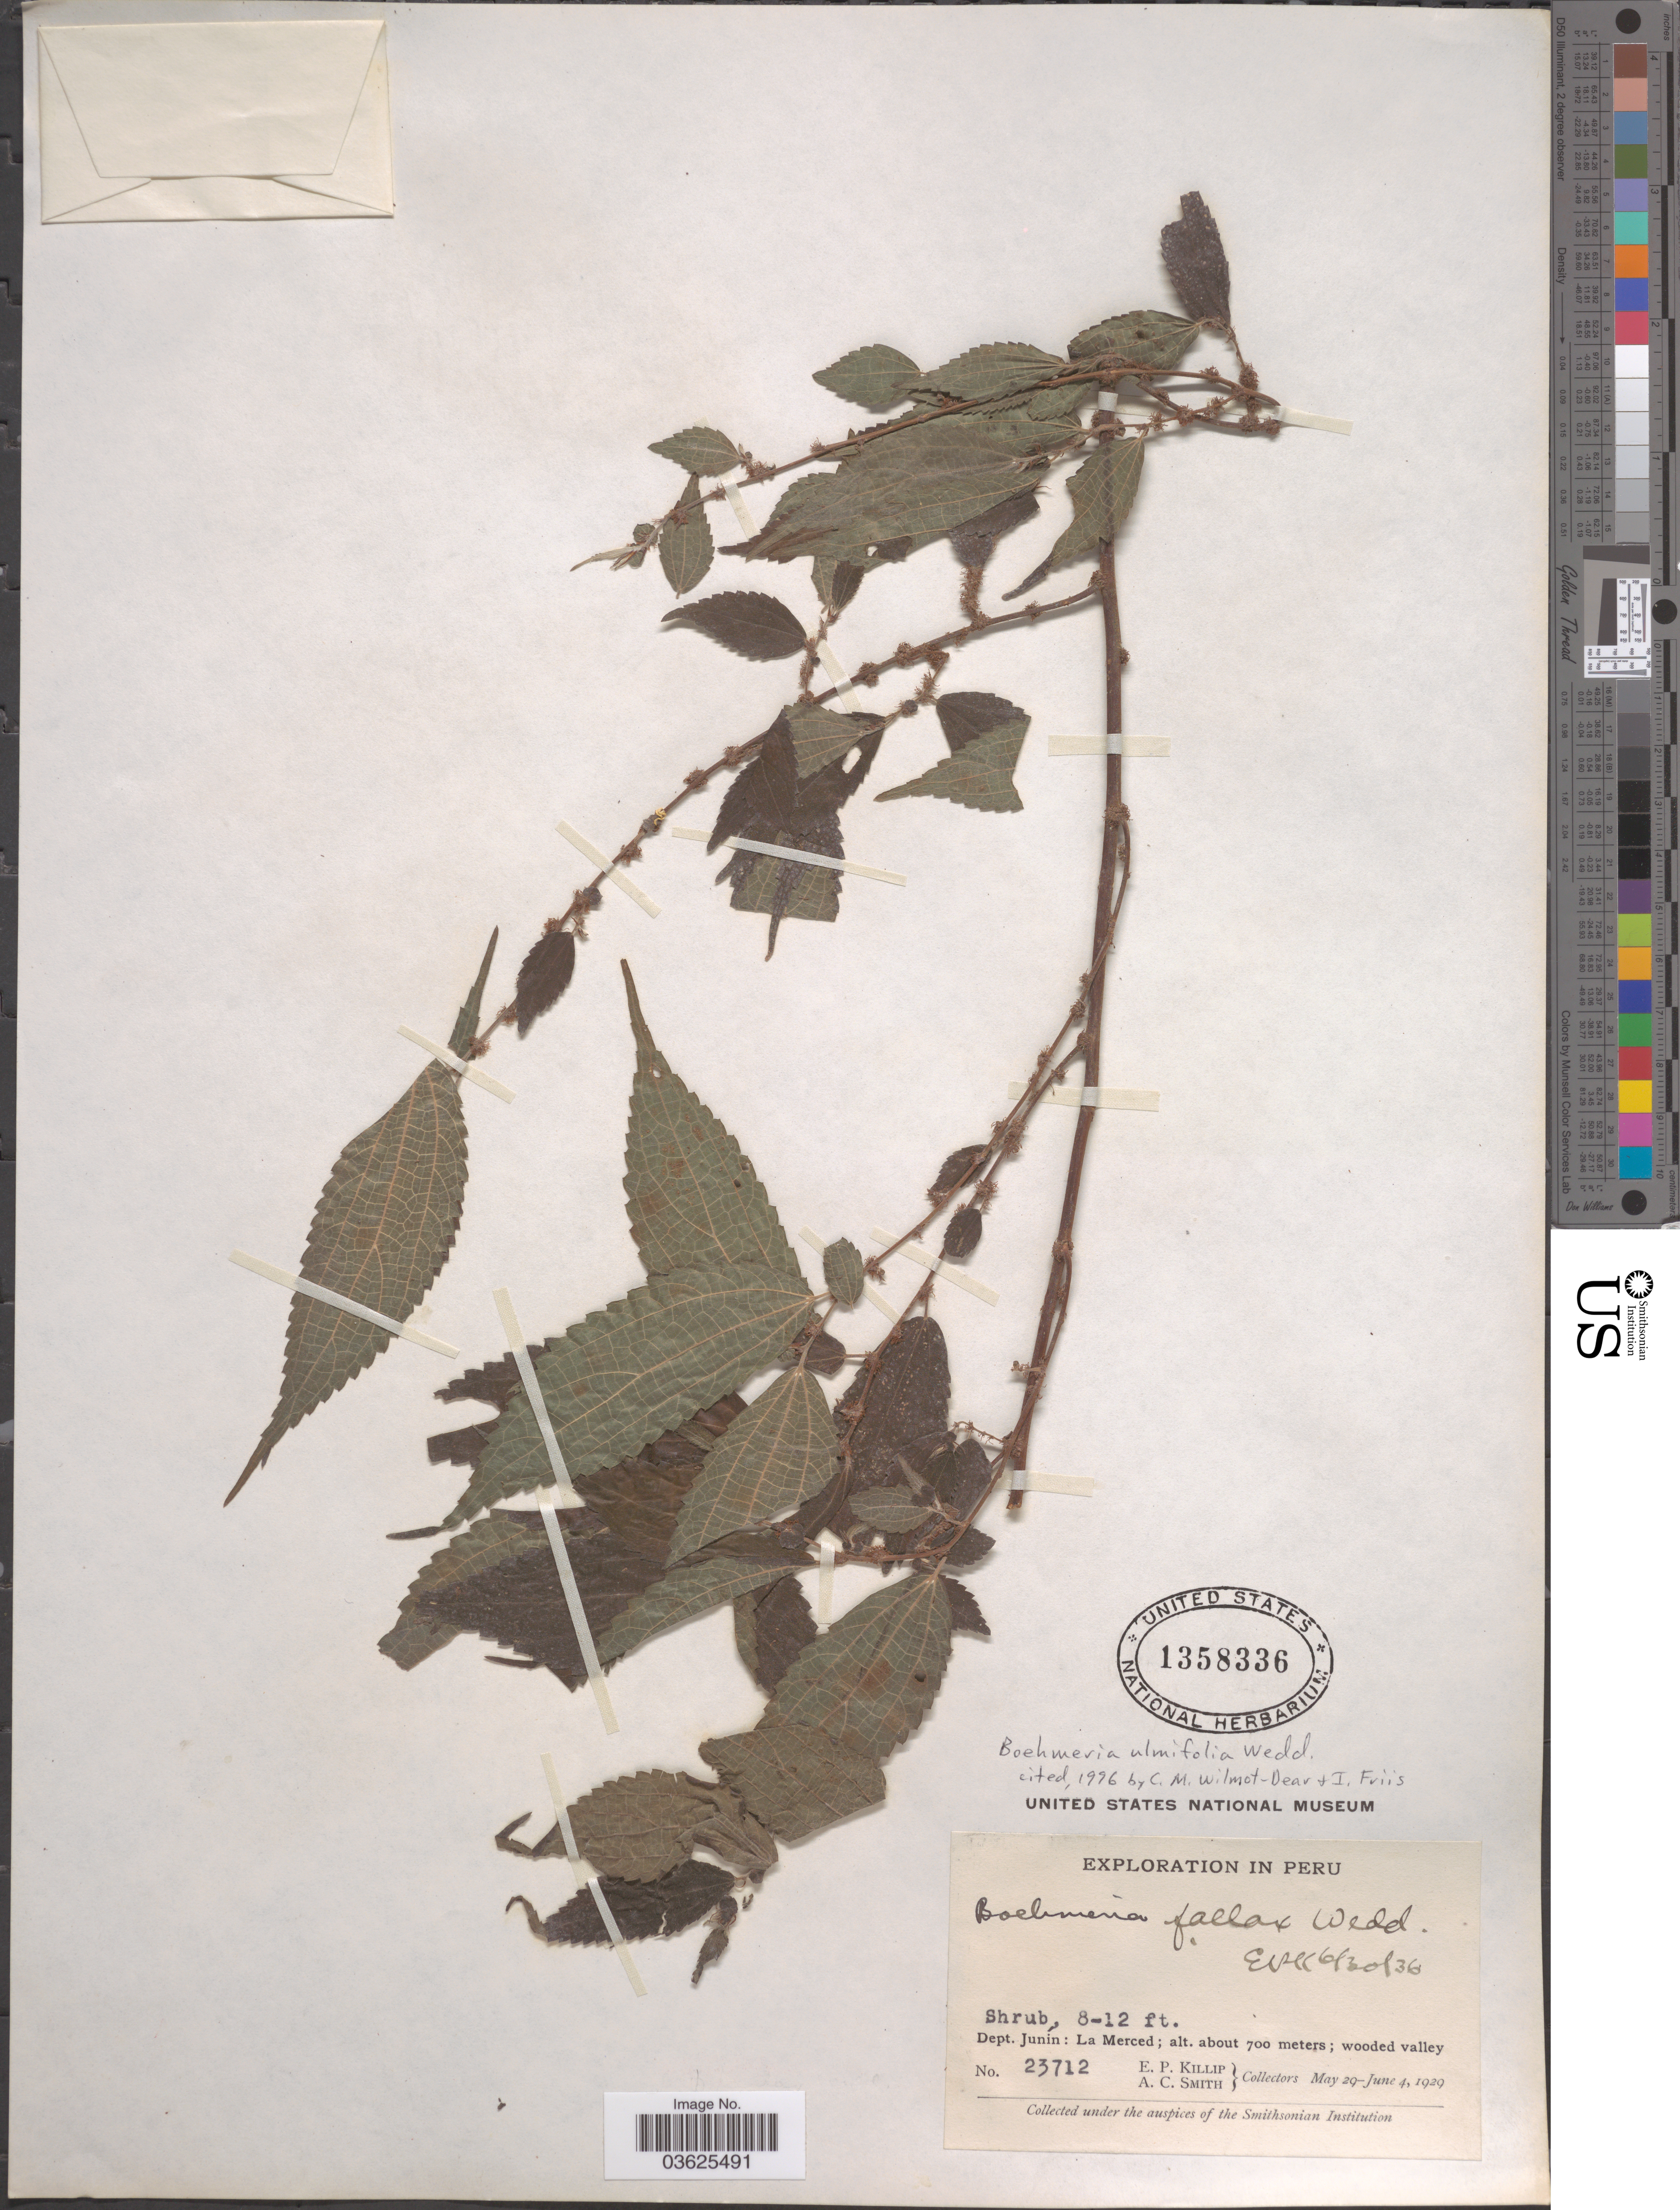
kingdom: Plantae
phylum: Tracheophyta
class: Magnoliopsida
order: Rosales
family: Urticaceae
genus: Boehmeria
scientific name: Boehmeria ulmifolia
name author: Wedd.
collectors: E. P. Killip & A. C. Smith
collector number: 23712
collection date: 1929-05-29/1929-06-04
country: Peru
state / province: Junín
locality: Dept. Junín: La Merced.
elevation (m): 700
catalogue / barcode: US 1358336